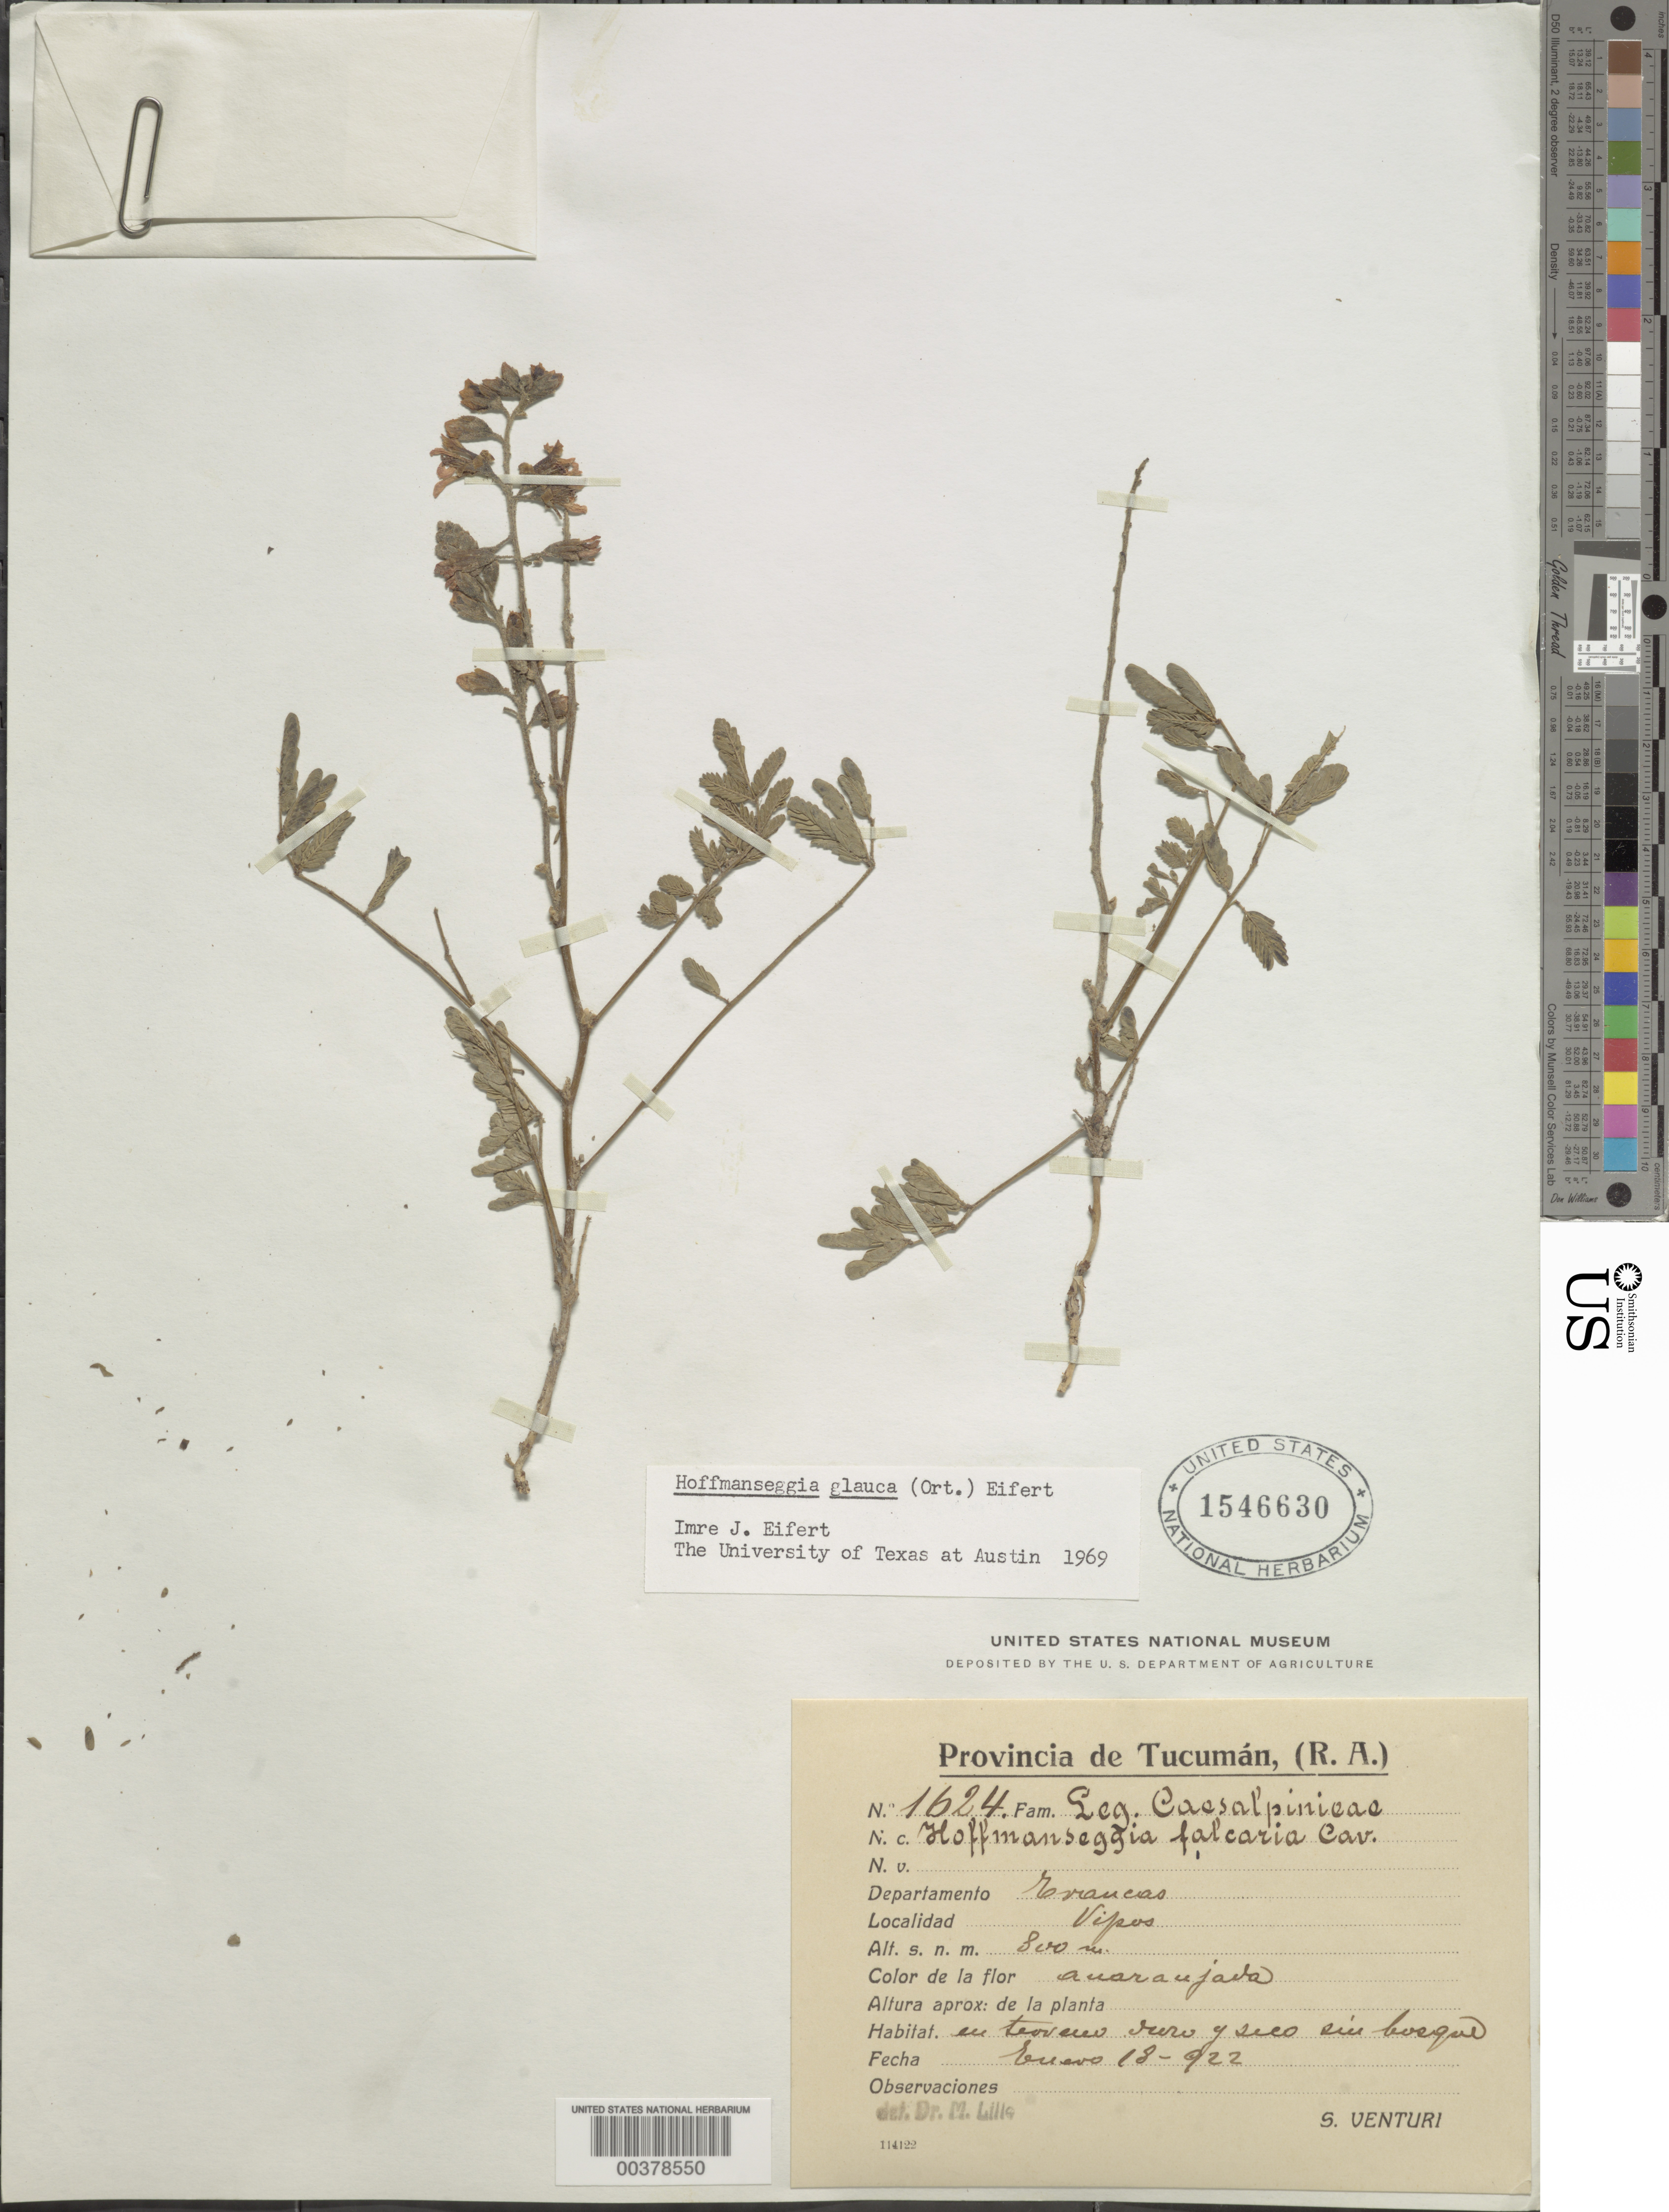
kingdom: Plantae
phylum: Tracheophyta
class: Magnoliopsida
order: Fabales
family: Fabaceae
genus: Hoffmannseggia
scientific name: Hoffmannseggia glauca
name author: (Ortega) Eifert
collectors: S. Venturi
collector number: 1624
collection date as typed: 18 Jan 1922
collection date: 1922-01-18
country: Argentina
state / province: Tucumán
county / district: Trancas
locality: Vipos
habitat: En terreno duro y seco su bosque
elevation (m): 800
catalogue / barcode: US 1546630